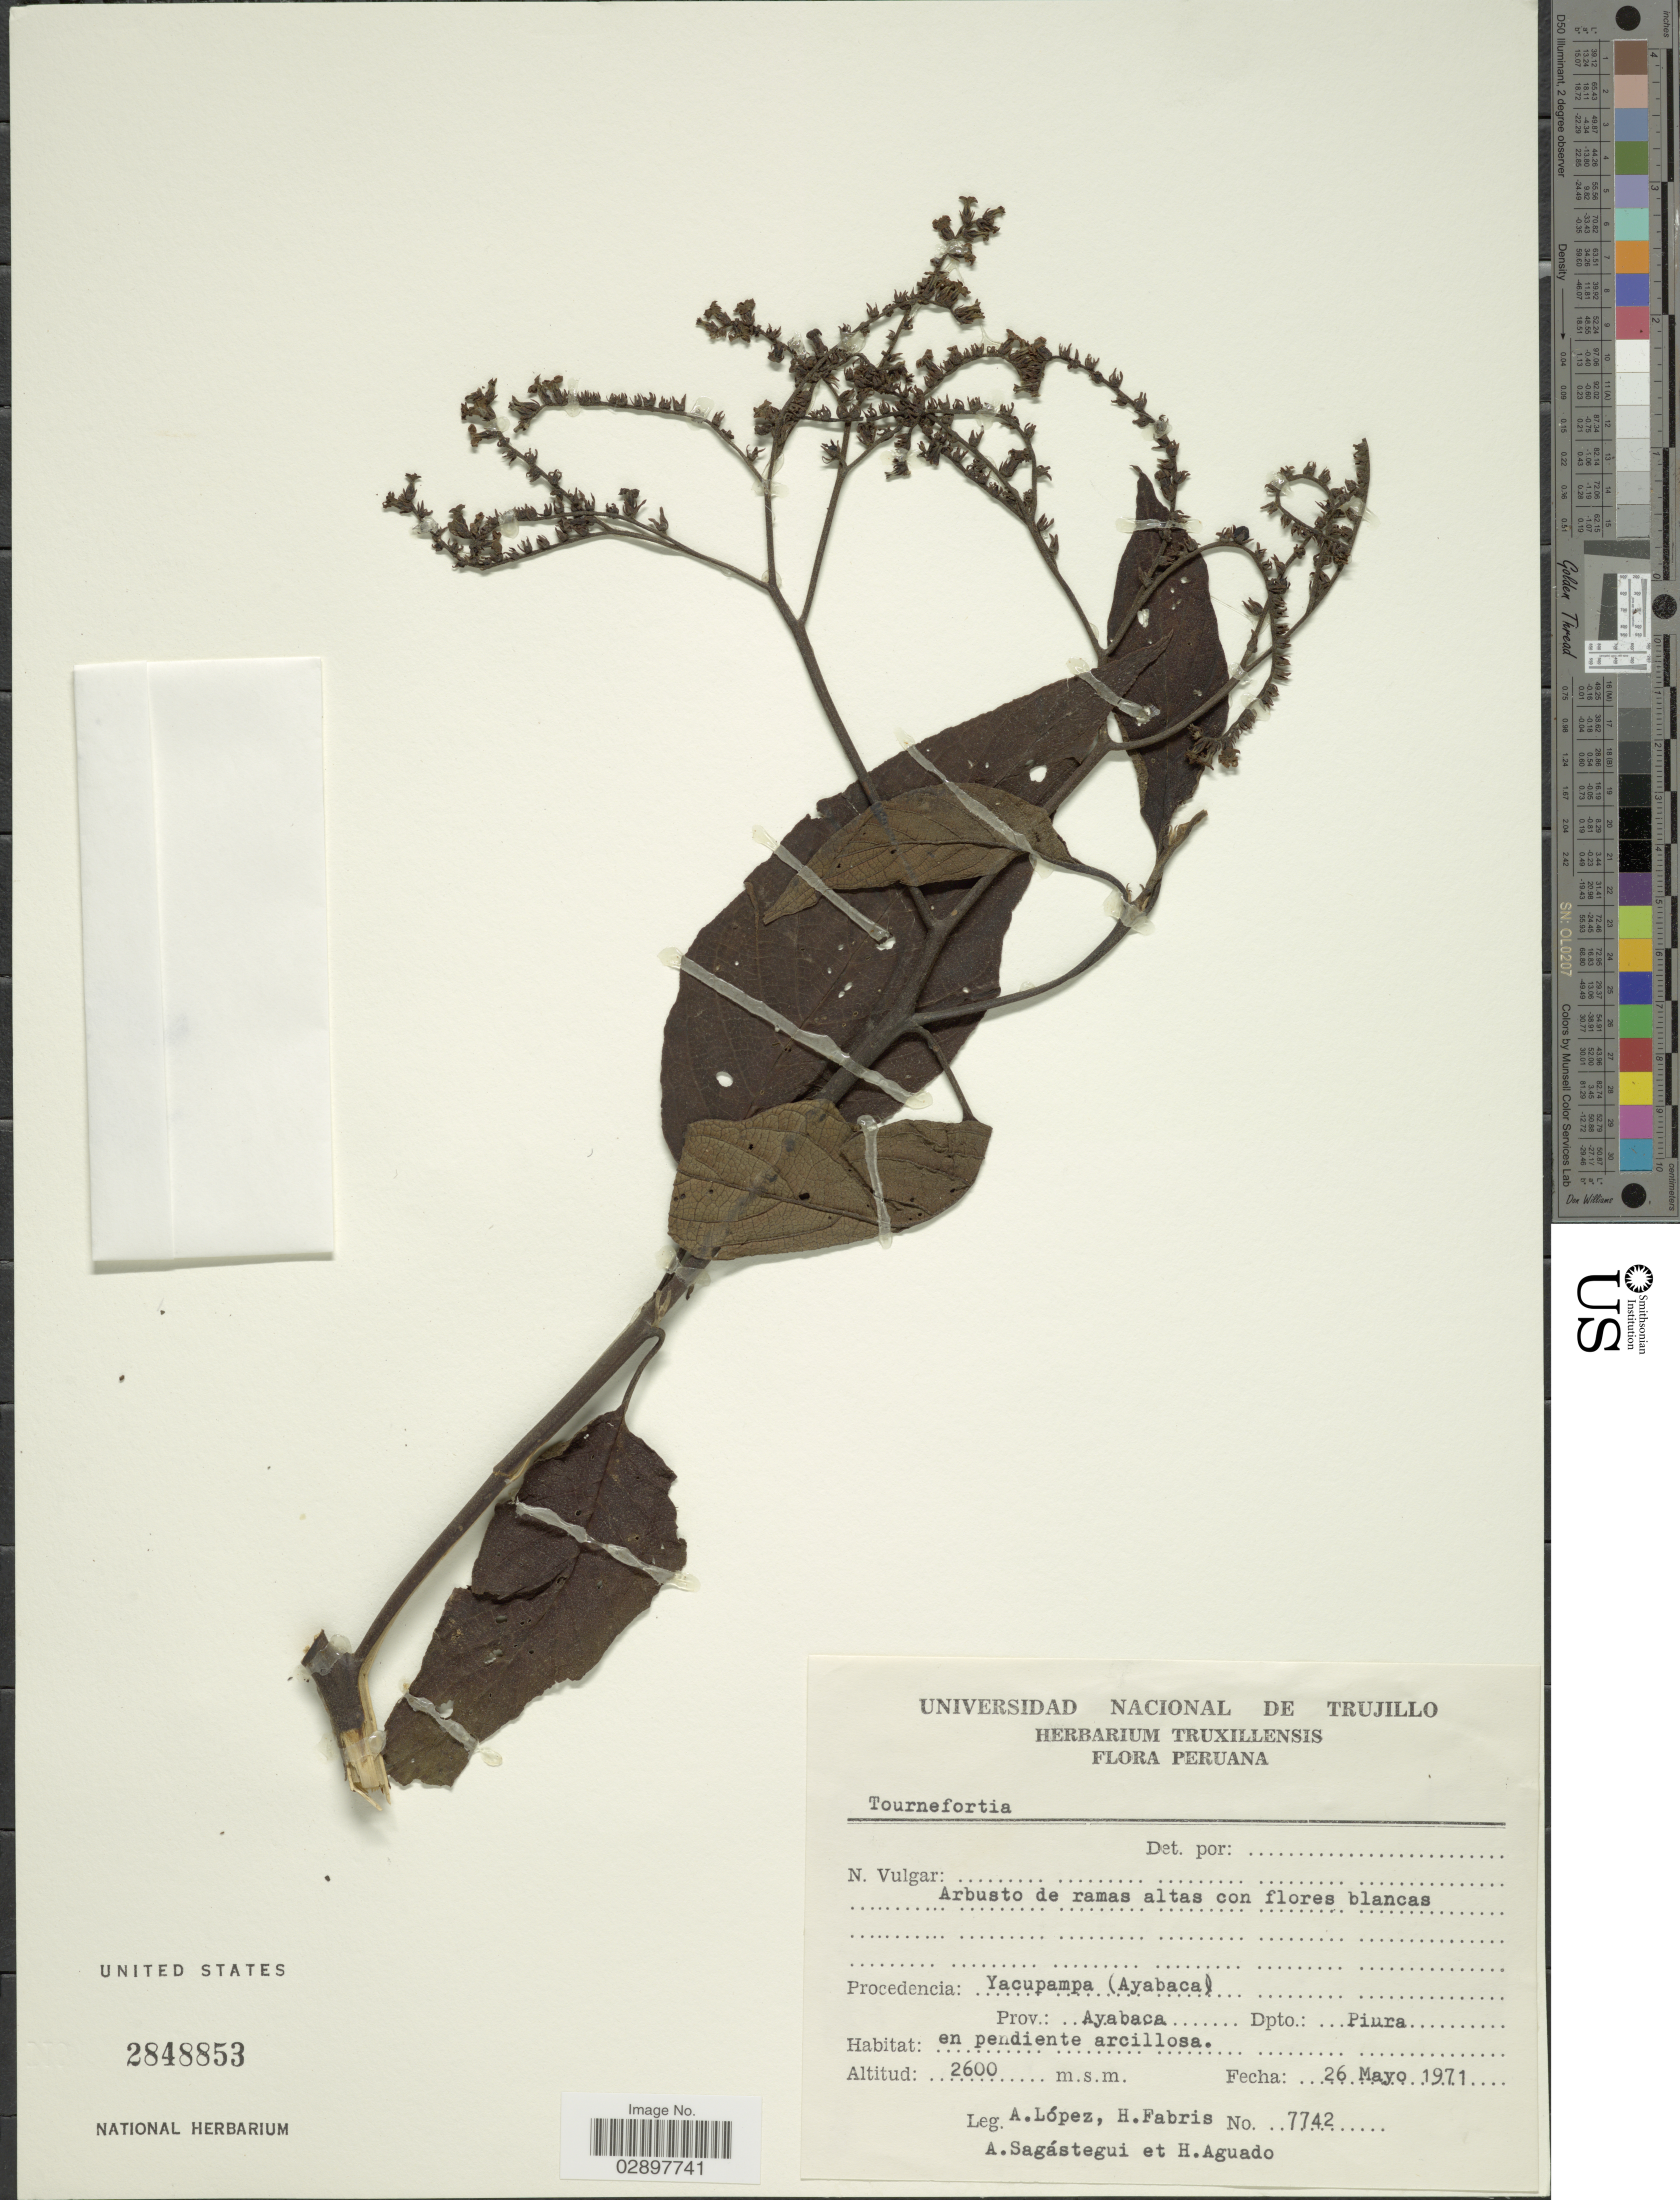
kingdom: Plantae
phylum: Tracheophyta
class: Magnoliopsida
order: Boraginales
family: Heliotropiaceae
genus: Tournefortia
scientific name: Tournefortia sp.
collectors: A. López, H. Fabris, A. Sagastegui & H. Aguado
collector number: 7742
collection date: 1971-05-26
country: Peru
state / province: Piura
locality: Yacupampa (Ayabaca). Prov. Ayabaca, Dpto.: Piura.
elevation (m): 2600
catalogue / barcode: US 2848853